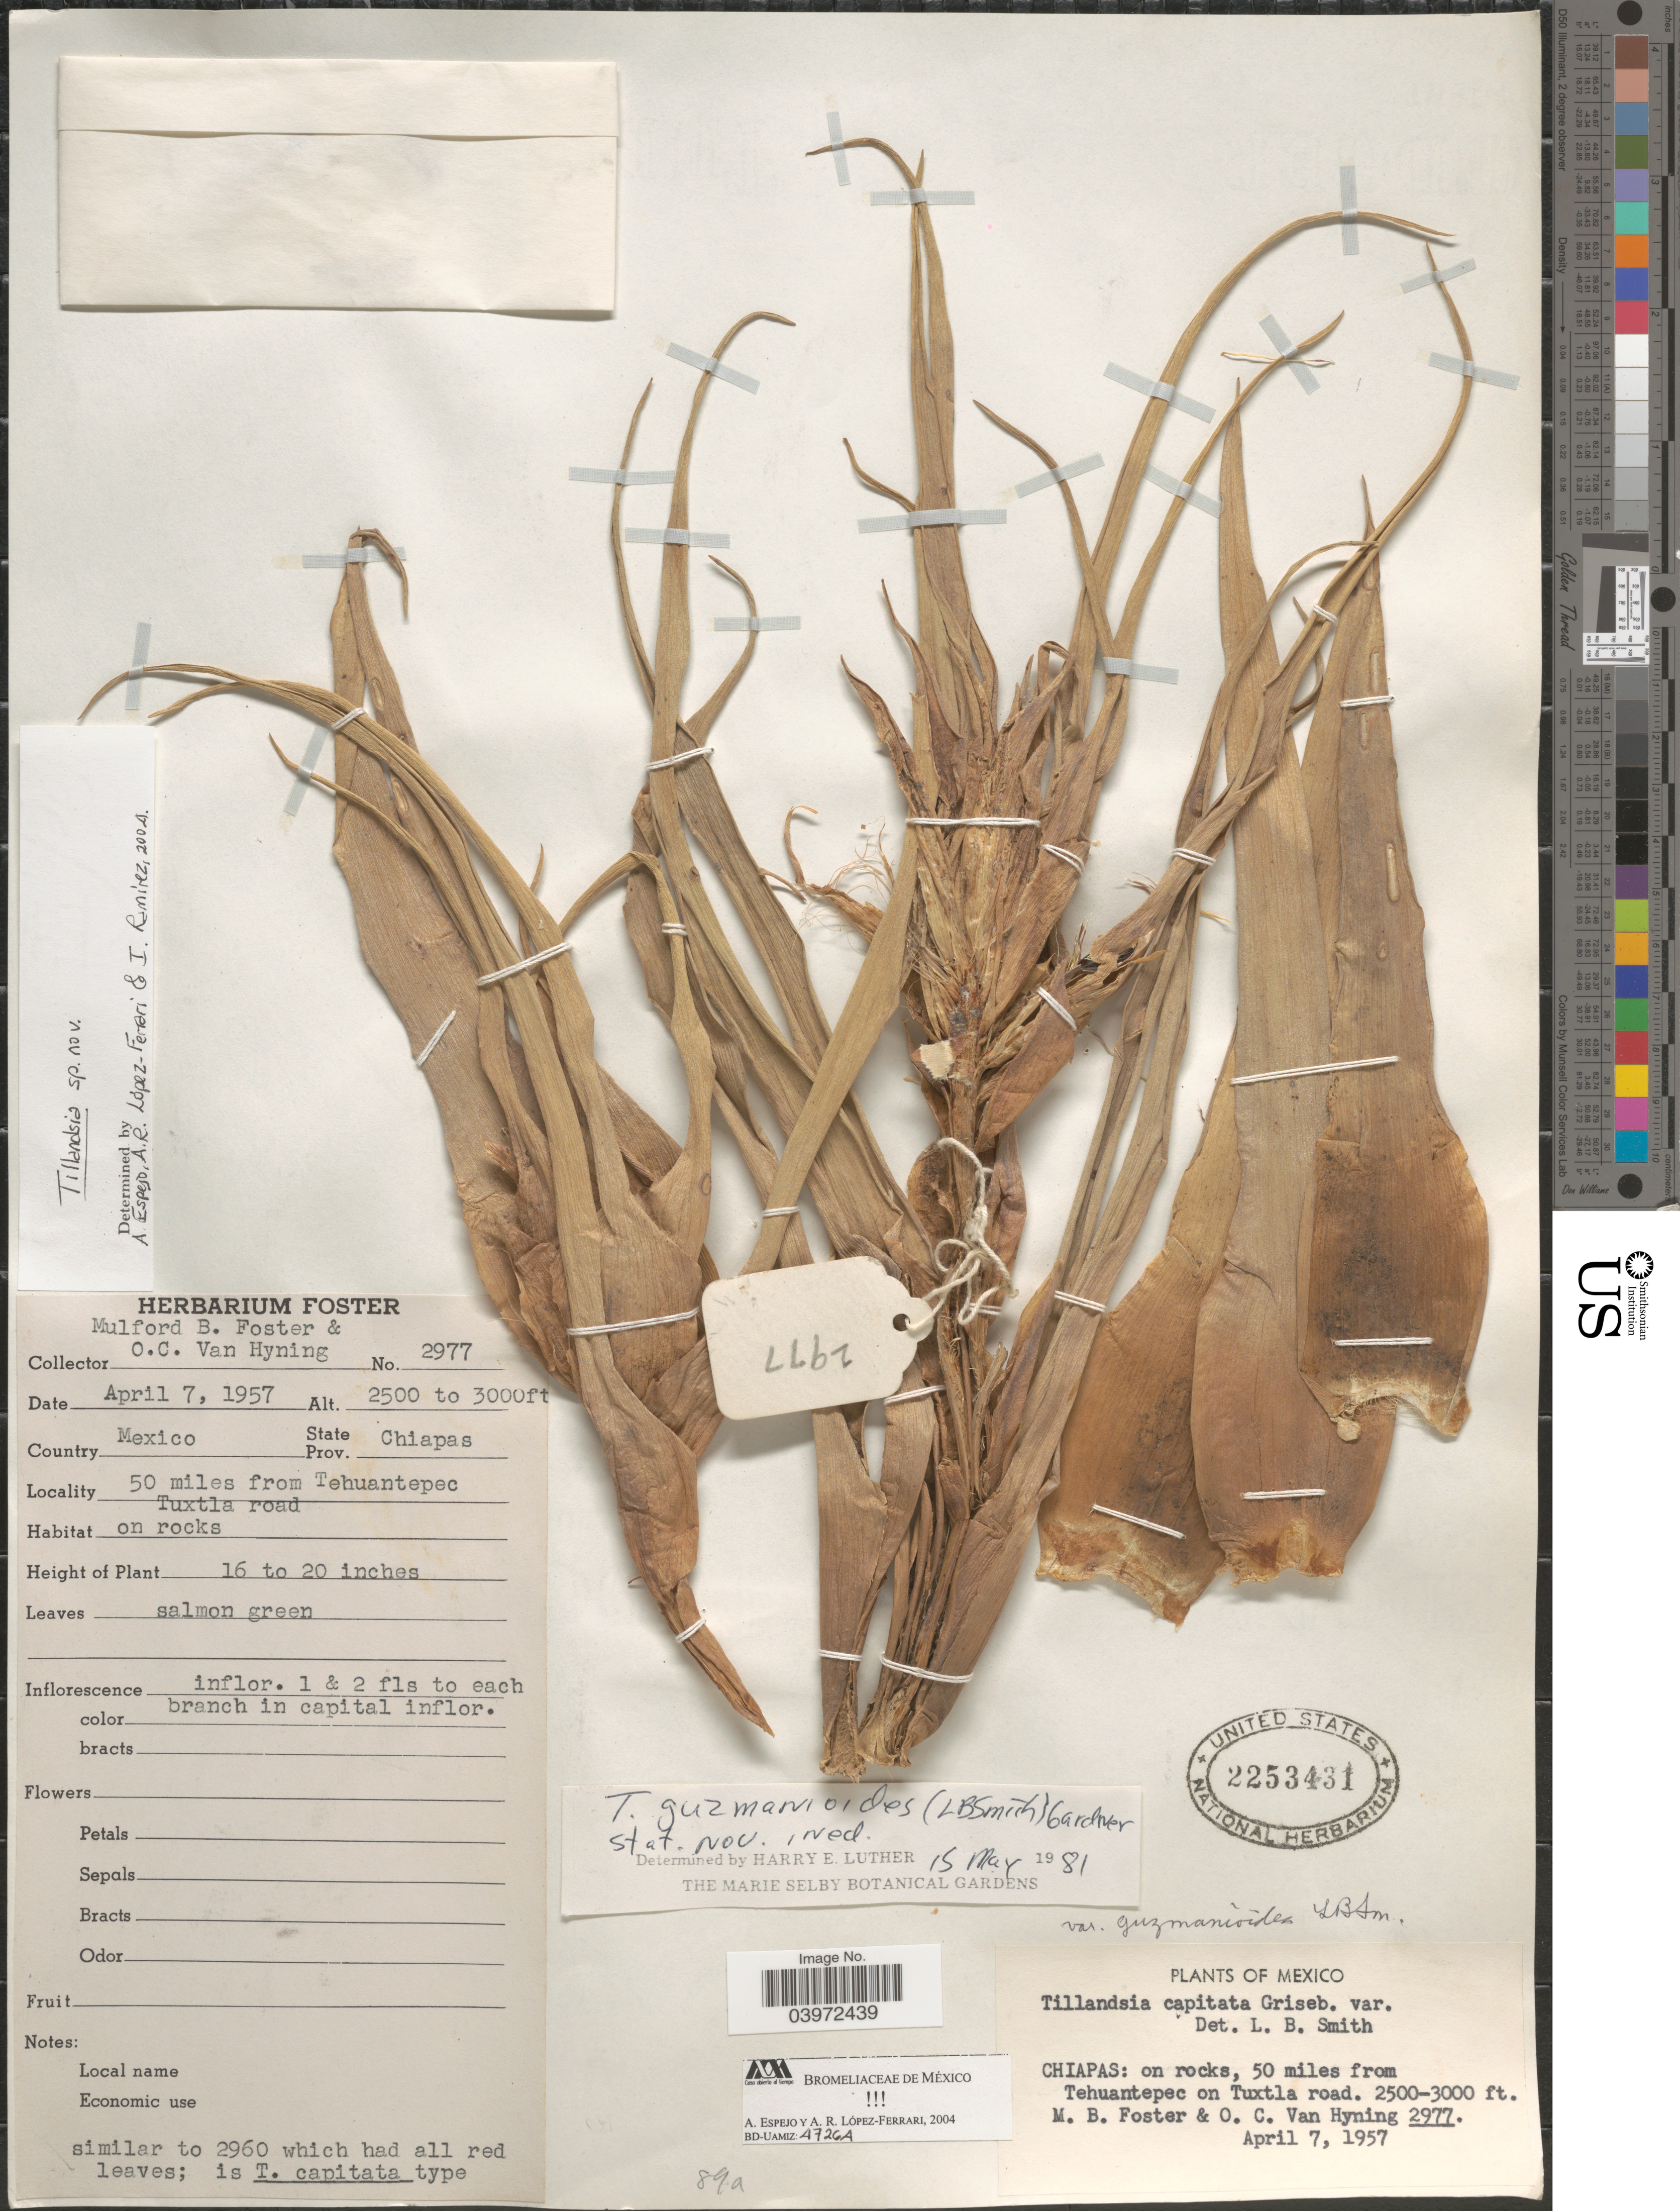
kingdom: Plantae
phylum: Tracheophyta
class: Liliopsida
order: Poales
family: Bromeliaceae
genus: Tillandsia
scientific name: Tillandsia sp.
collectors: M. B. Foster & O. Van Hyning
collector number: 2977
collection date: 1957-04-07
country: Mexico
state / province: Chiapas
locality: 50 miles from Tehuantepec Tuxtla road. On rocks, 50 miles from Tehuantepec on Tuxtla road.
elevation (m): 762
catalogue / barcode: US 2253431